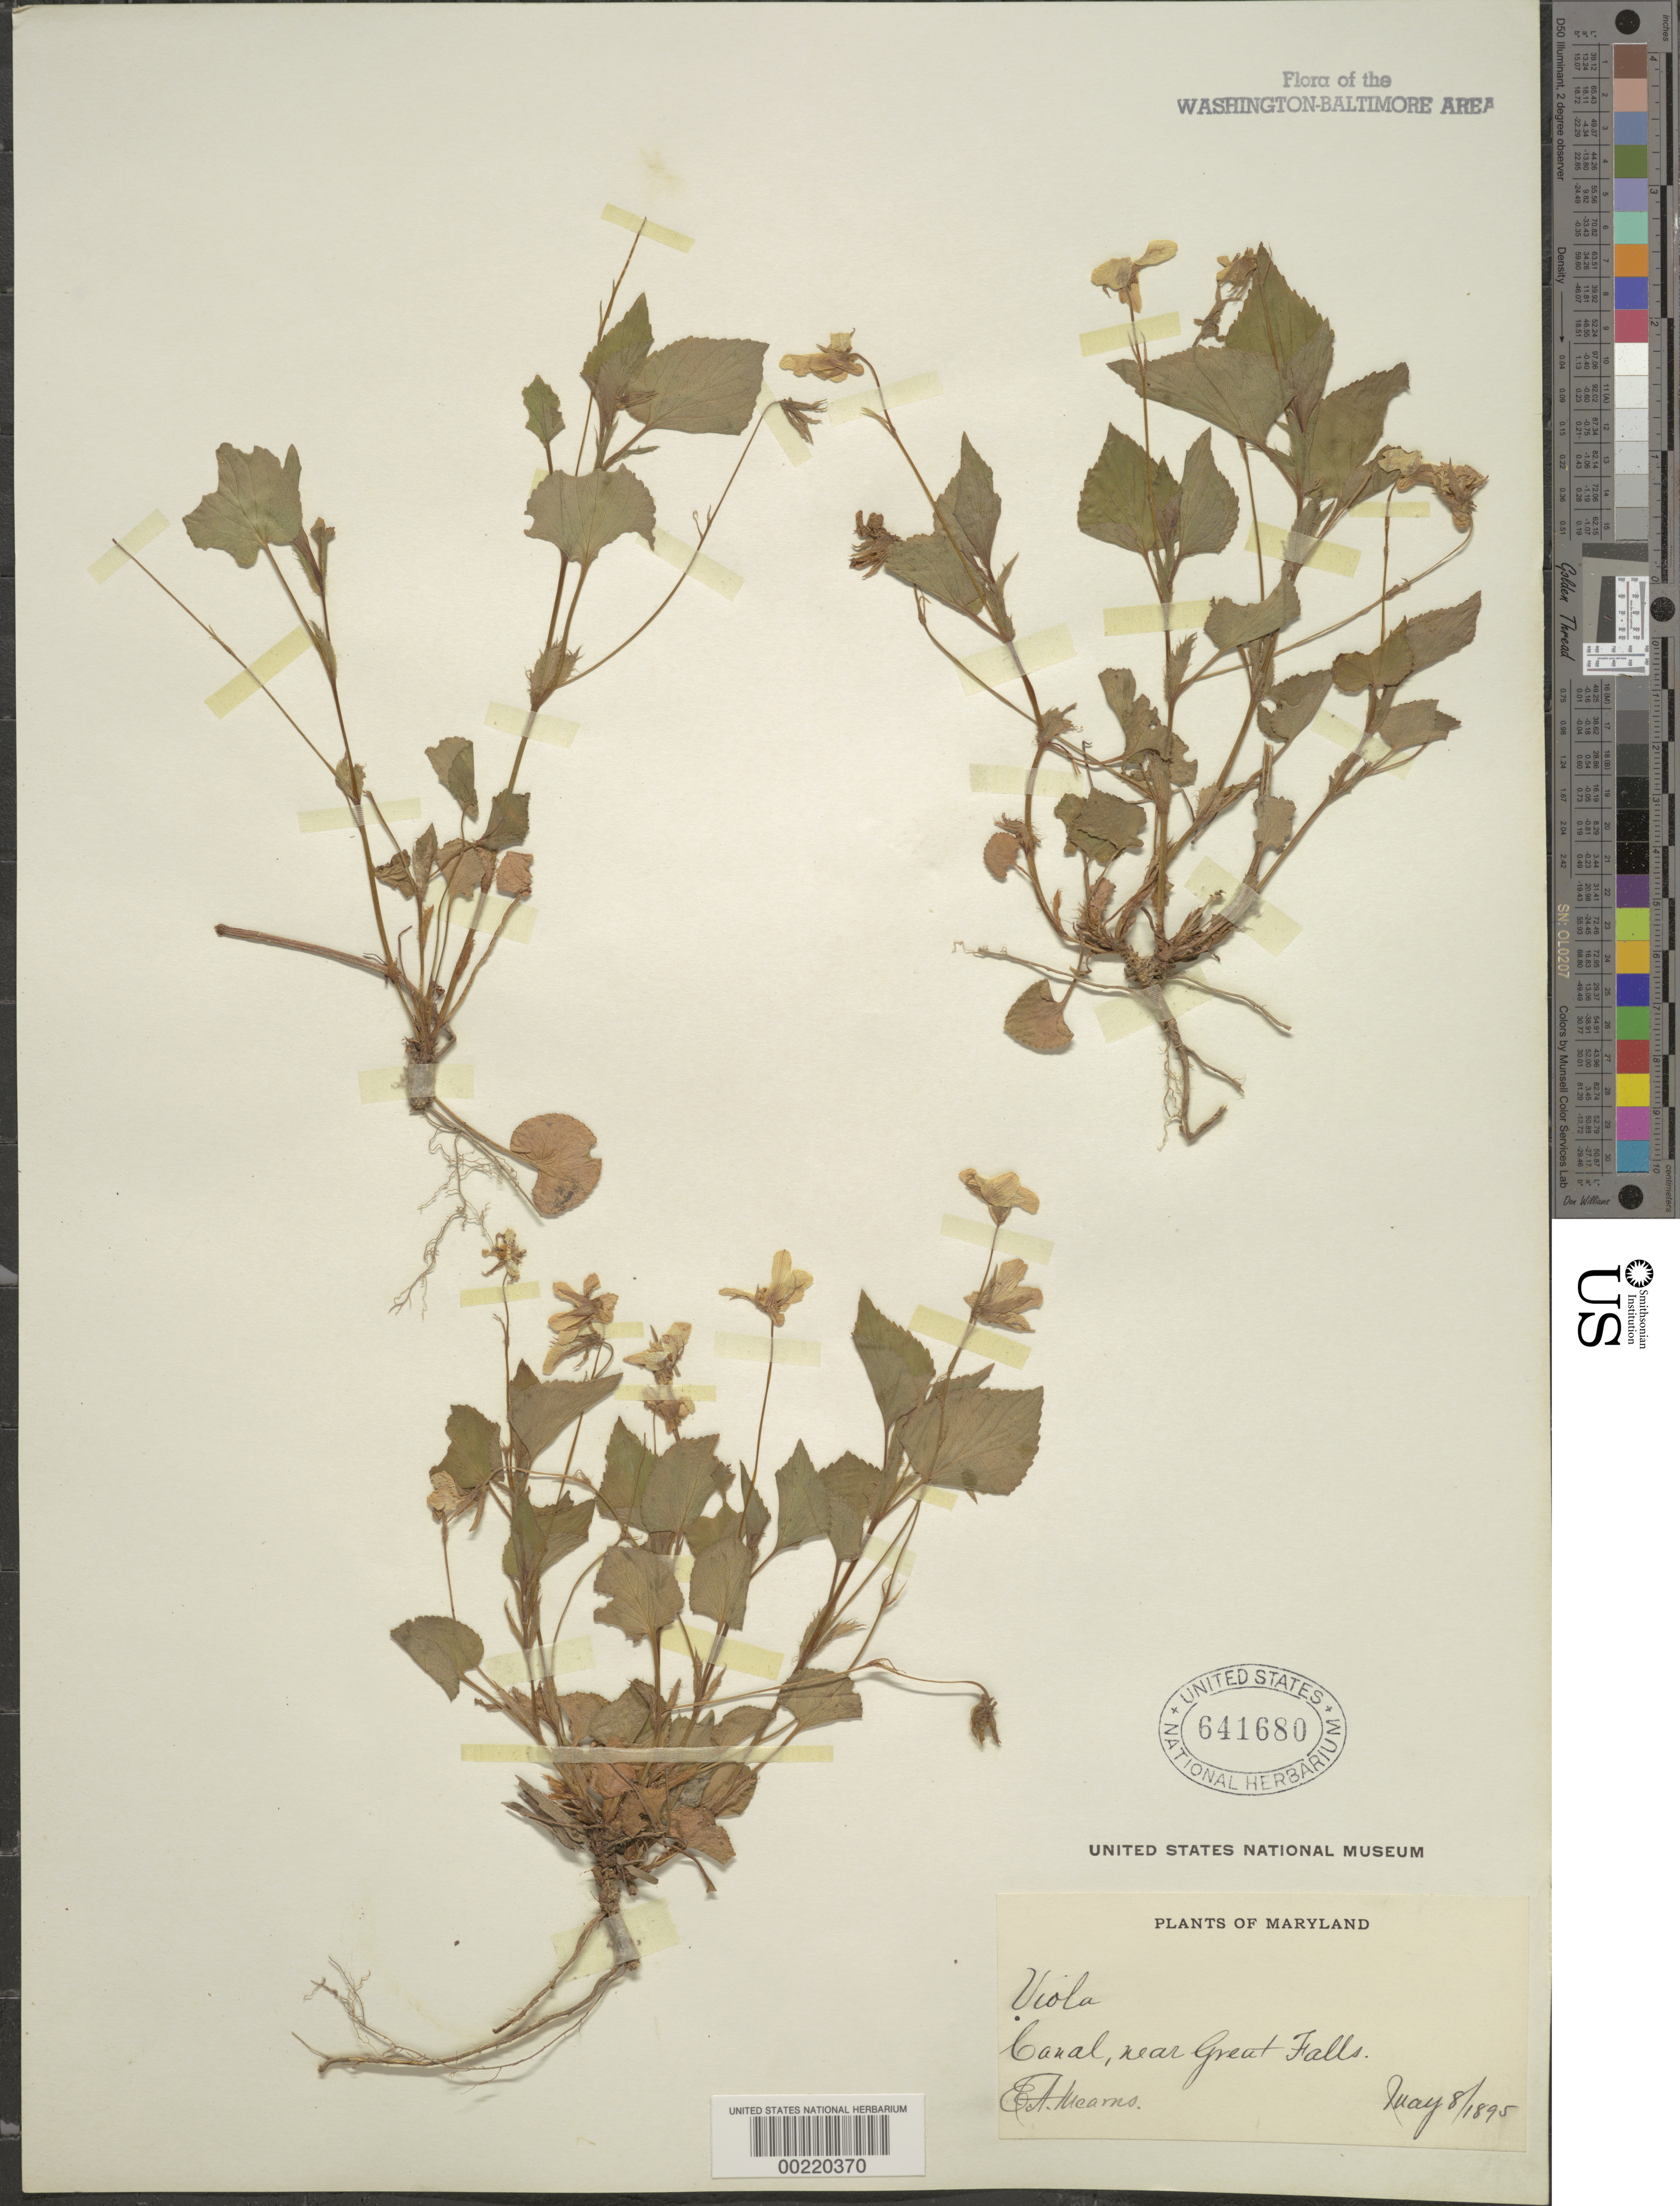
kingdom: Plantae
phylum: Tracheophyta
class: Magnoliopsida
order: Malpighiales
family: Violaceae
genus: Viola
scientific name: Viola striata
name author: Aiton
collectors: E. A. Mearns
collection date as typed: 08 May 1895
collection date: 1895-05-08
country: United States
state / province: Maryland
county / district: Montgomery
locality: C. & O. Canal, Great Falls vicinity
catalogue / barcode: US 641680